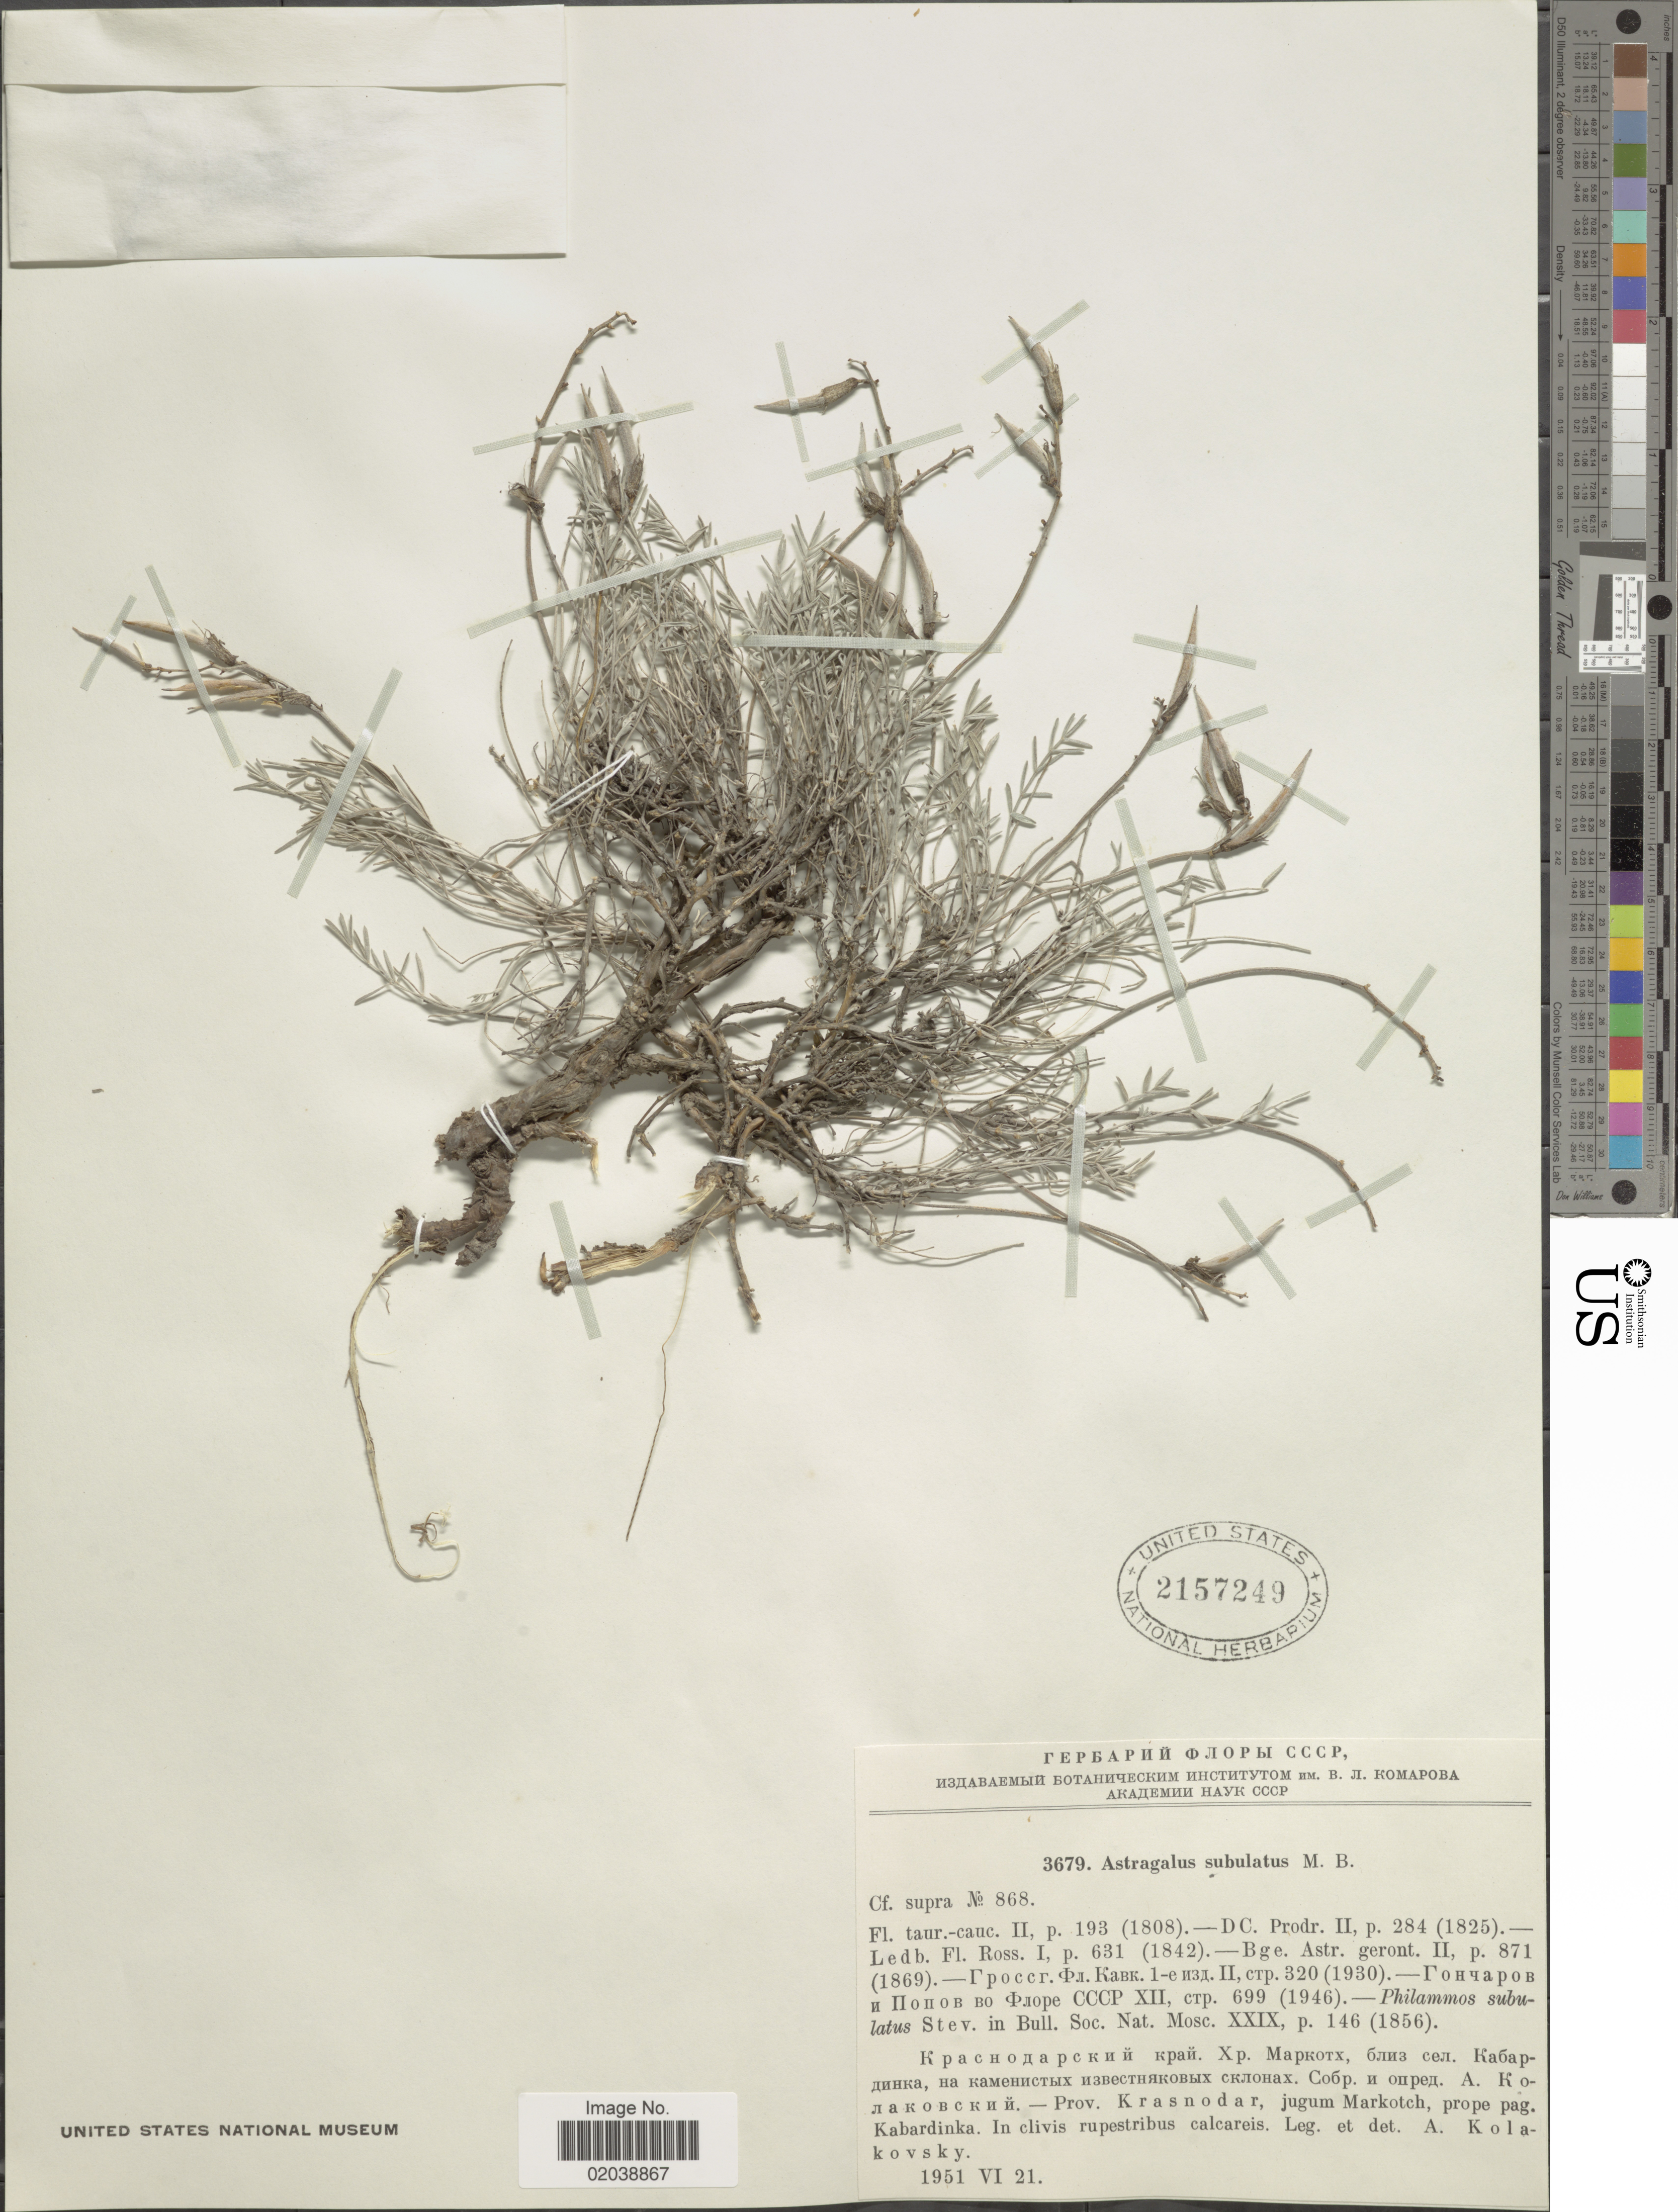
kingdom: Plantae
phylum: Tracheophyta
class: Magnoliopsida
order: Fabales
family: Fabaceae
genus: Astragalus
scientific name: Astragalus subulatus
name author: Pall. ex M. Bieb.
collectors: A. Kolakovsky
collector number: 3679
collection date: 1951-06-21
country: Russian Federation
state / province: Krasnodar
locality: Jugum Markotch, prope pag Kabardinka. Indclivis rupestribus calcareis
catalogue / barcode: US 2157249